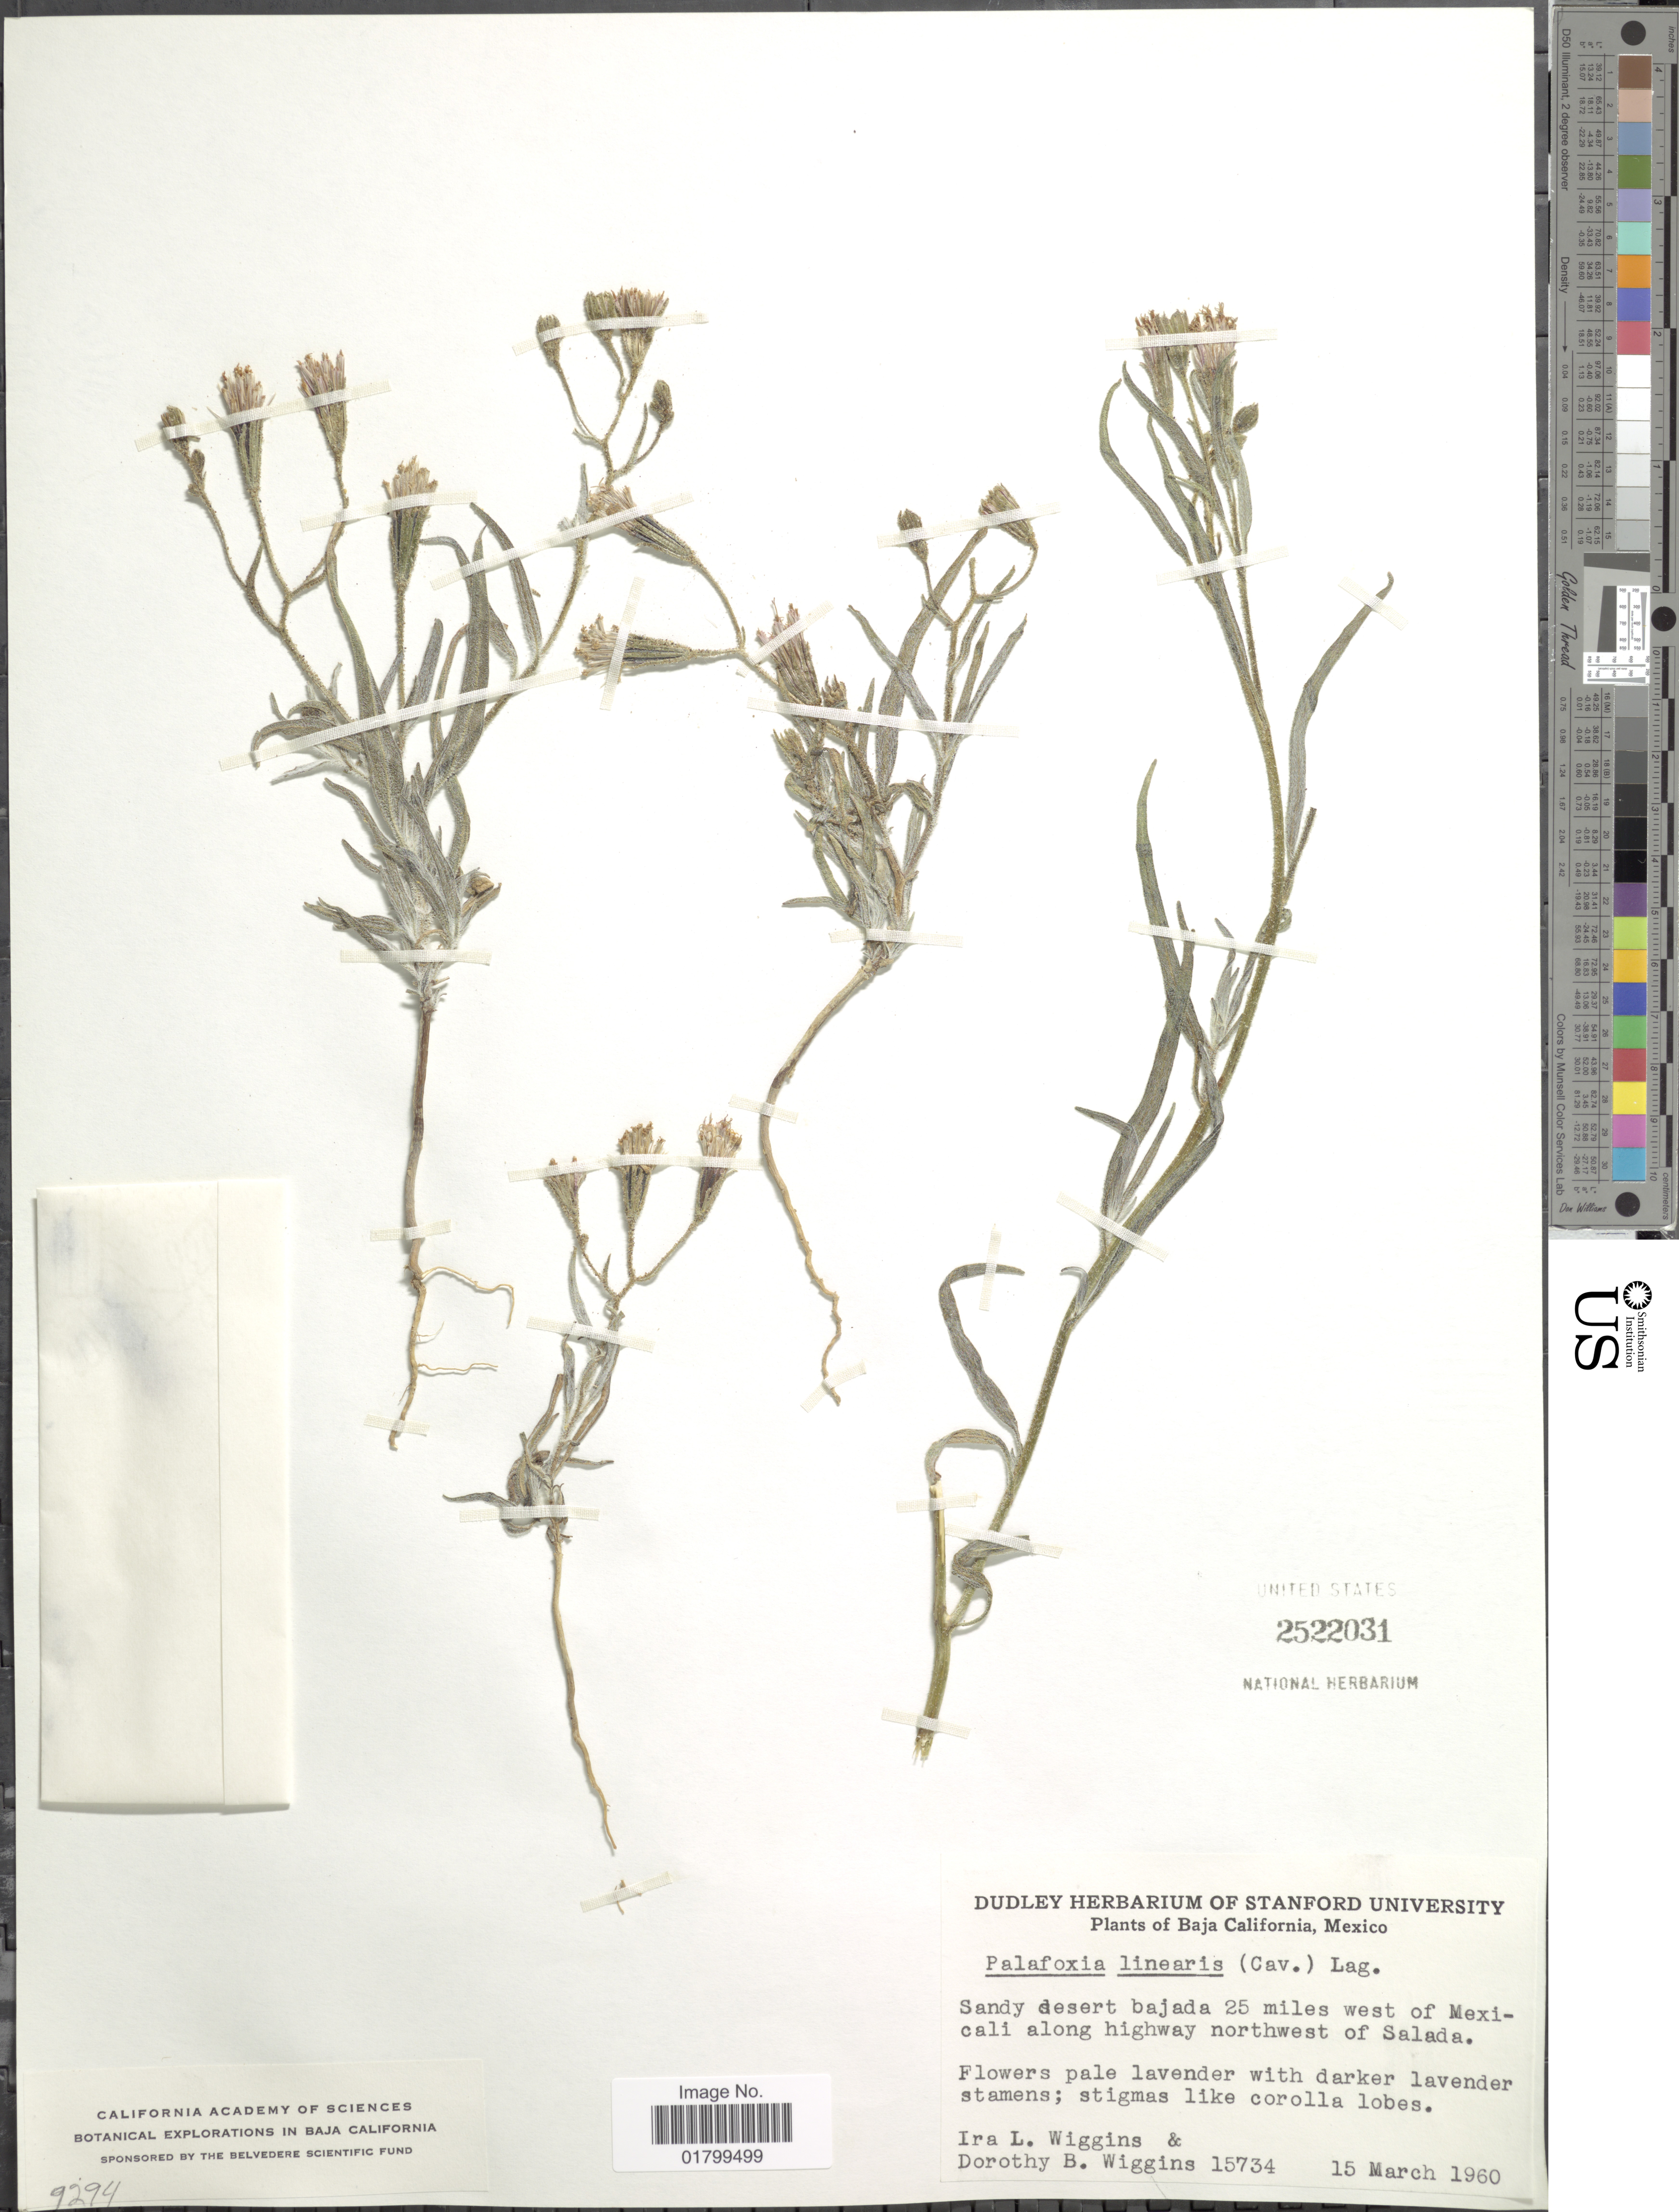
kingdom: Plantae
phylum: Tracheophyta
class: Magnoliopsida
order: Asterales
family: Asteraceae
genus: Palafoxia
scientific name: Palafoxia arida var. arida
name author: B.L. Turner & M.I. Morris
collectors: I. L. Wiggins & D. B. Wiggins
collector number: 15734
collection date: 1960-03-15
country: Mexico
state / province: Baja California Sur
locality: Baja California, Mexico, Sandy desert bajada 25 miles west of Mexicali along highway northwest of Salada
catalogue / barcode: US 2522031